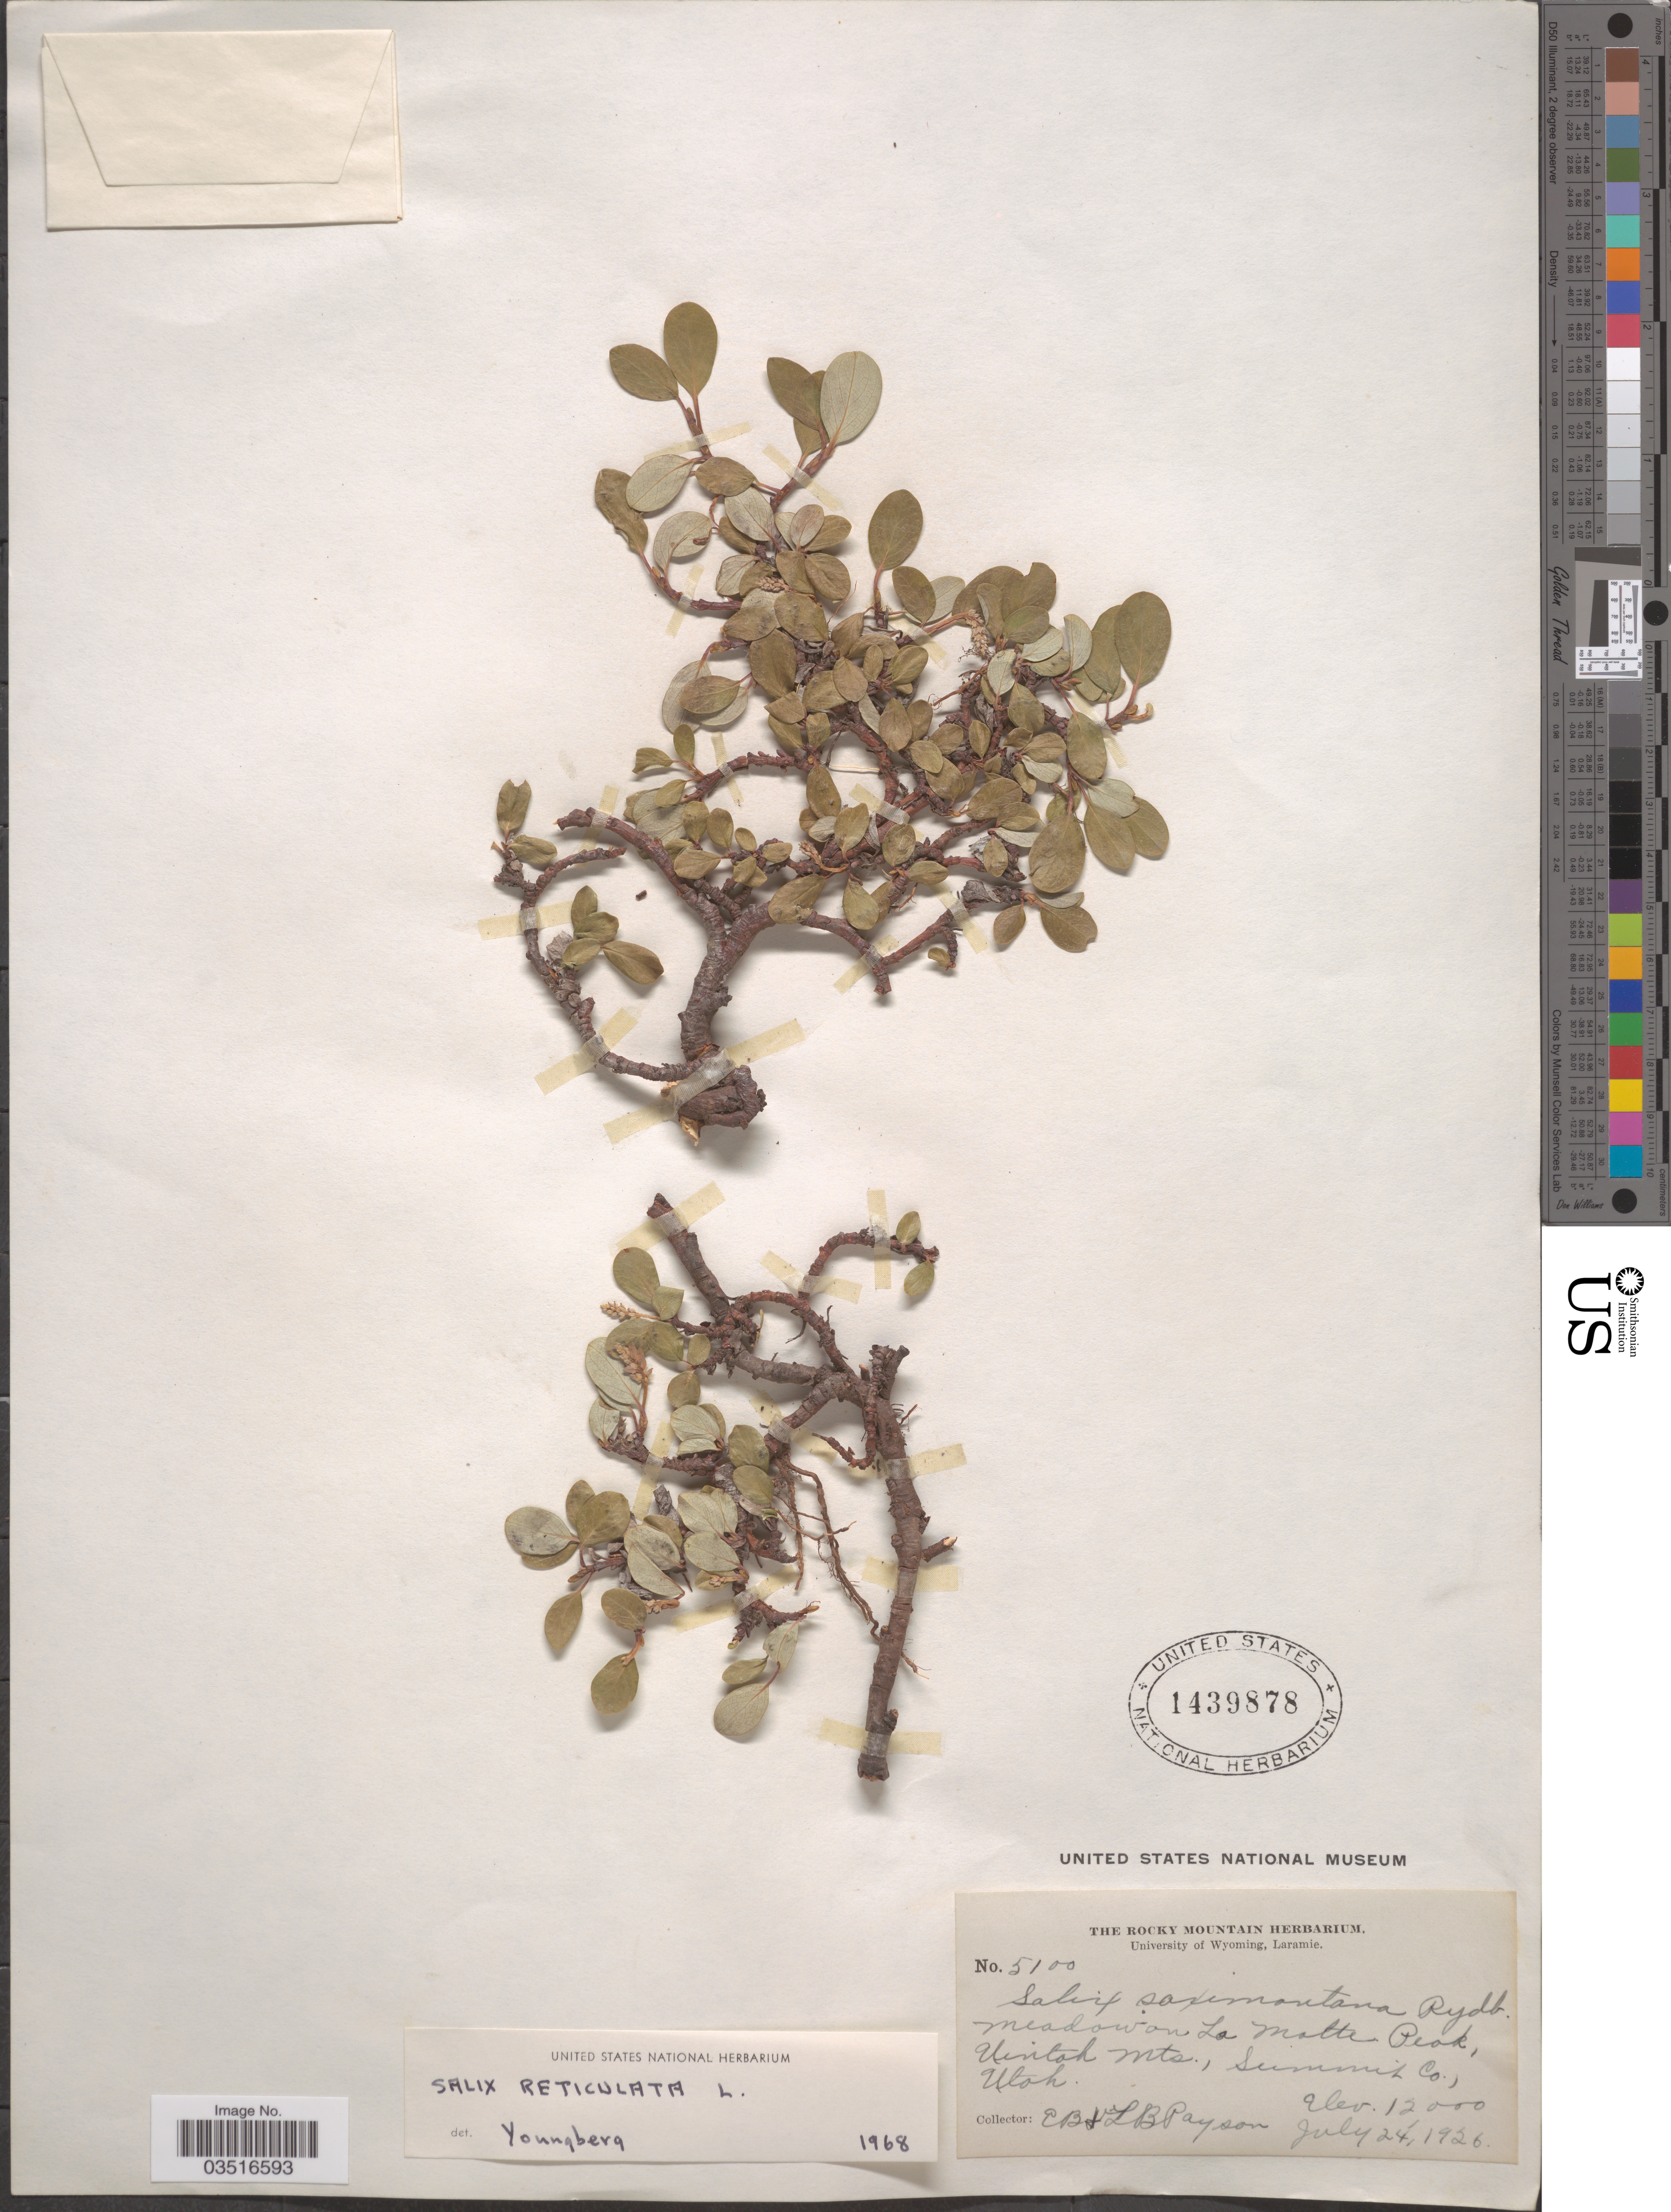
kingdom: Plantae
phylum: Tracheophyta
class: Magnoliopsida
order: Malpighiales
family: Salicaceae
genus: Salix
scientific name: Salix reticulata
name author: L.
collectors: E. B. Payson & L. Payson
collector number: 5100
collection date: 1926-07-24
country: United States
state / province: Utah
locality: Meadow on La Malte Peak, Uintah Mts., Summit Co.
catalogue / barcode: US 1439878